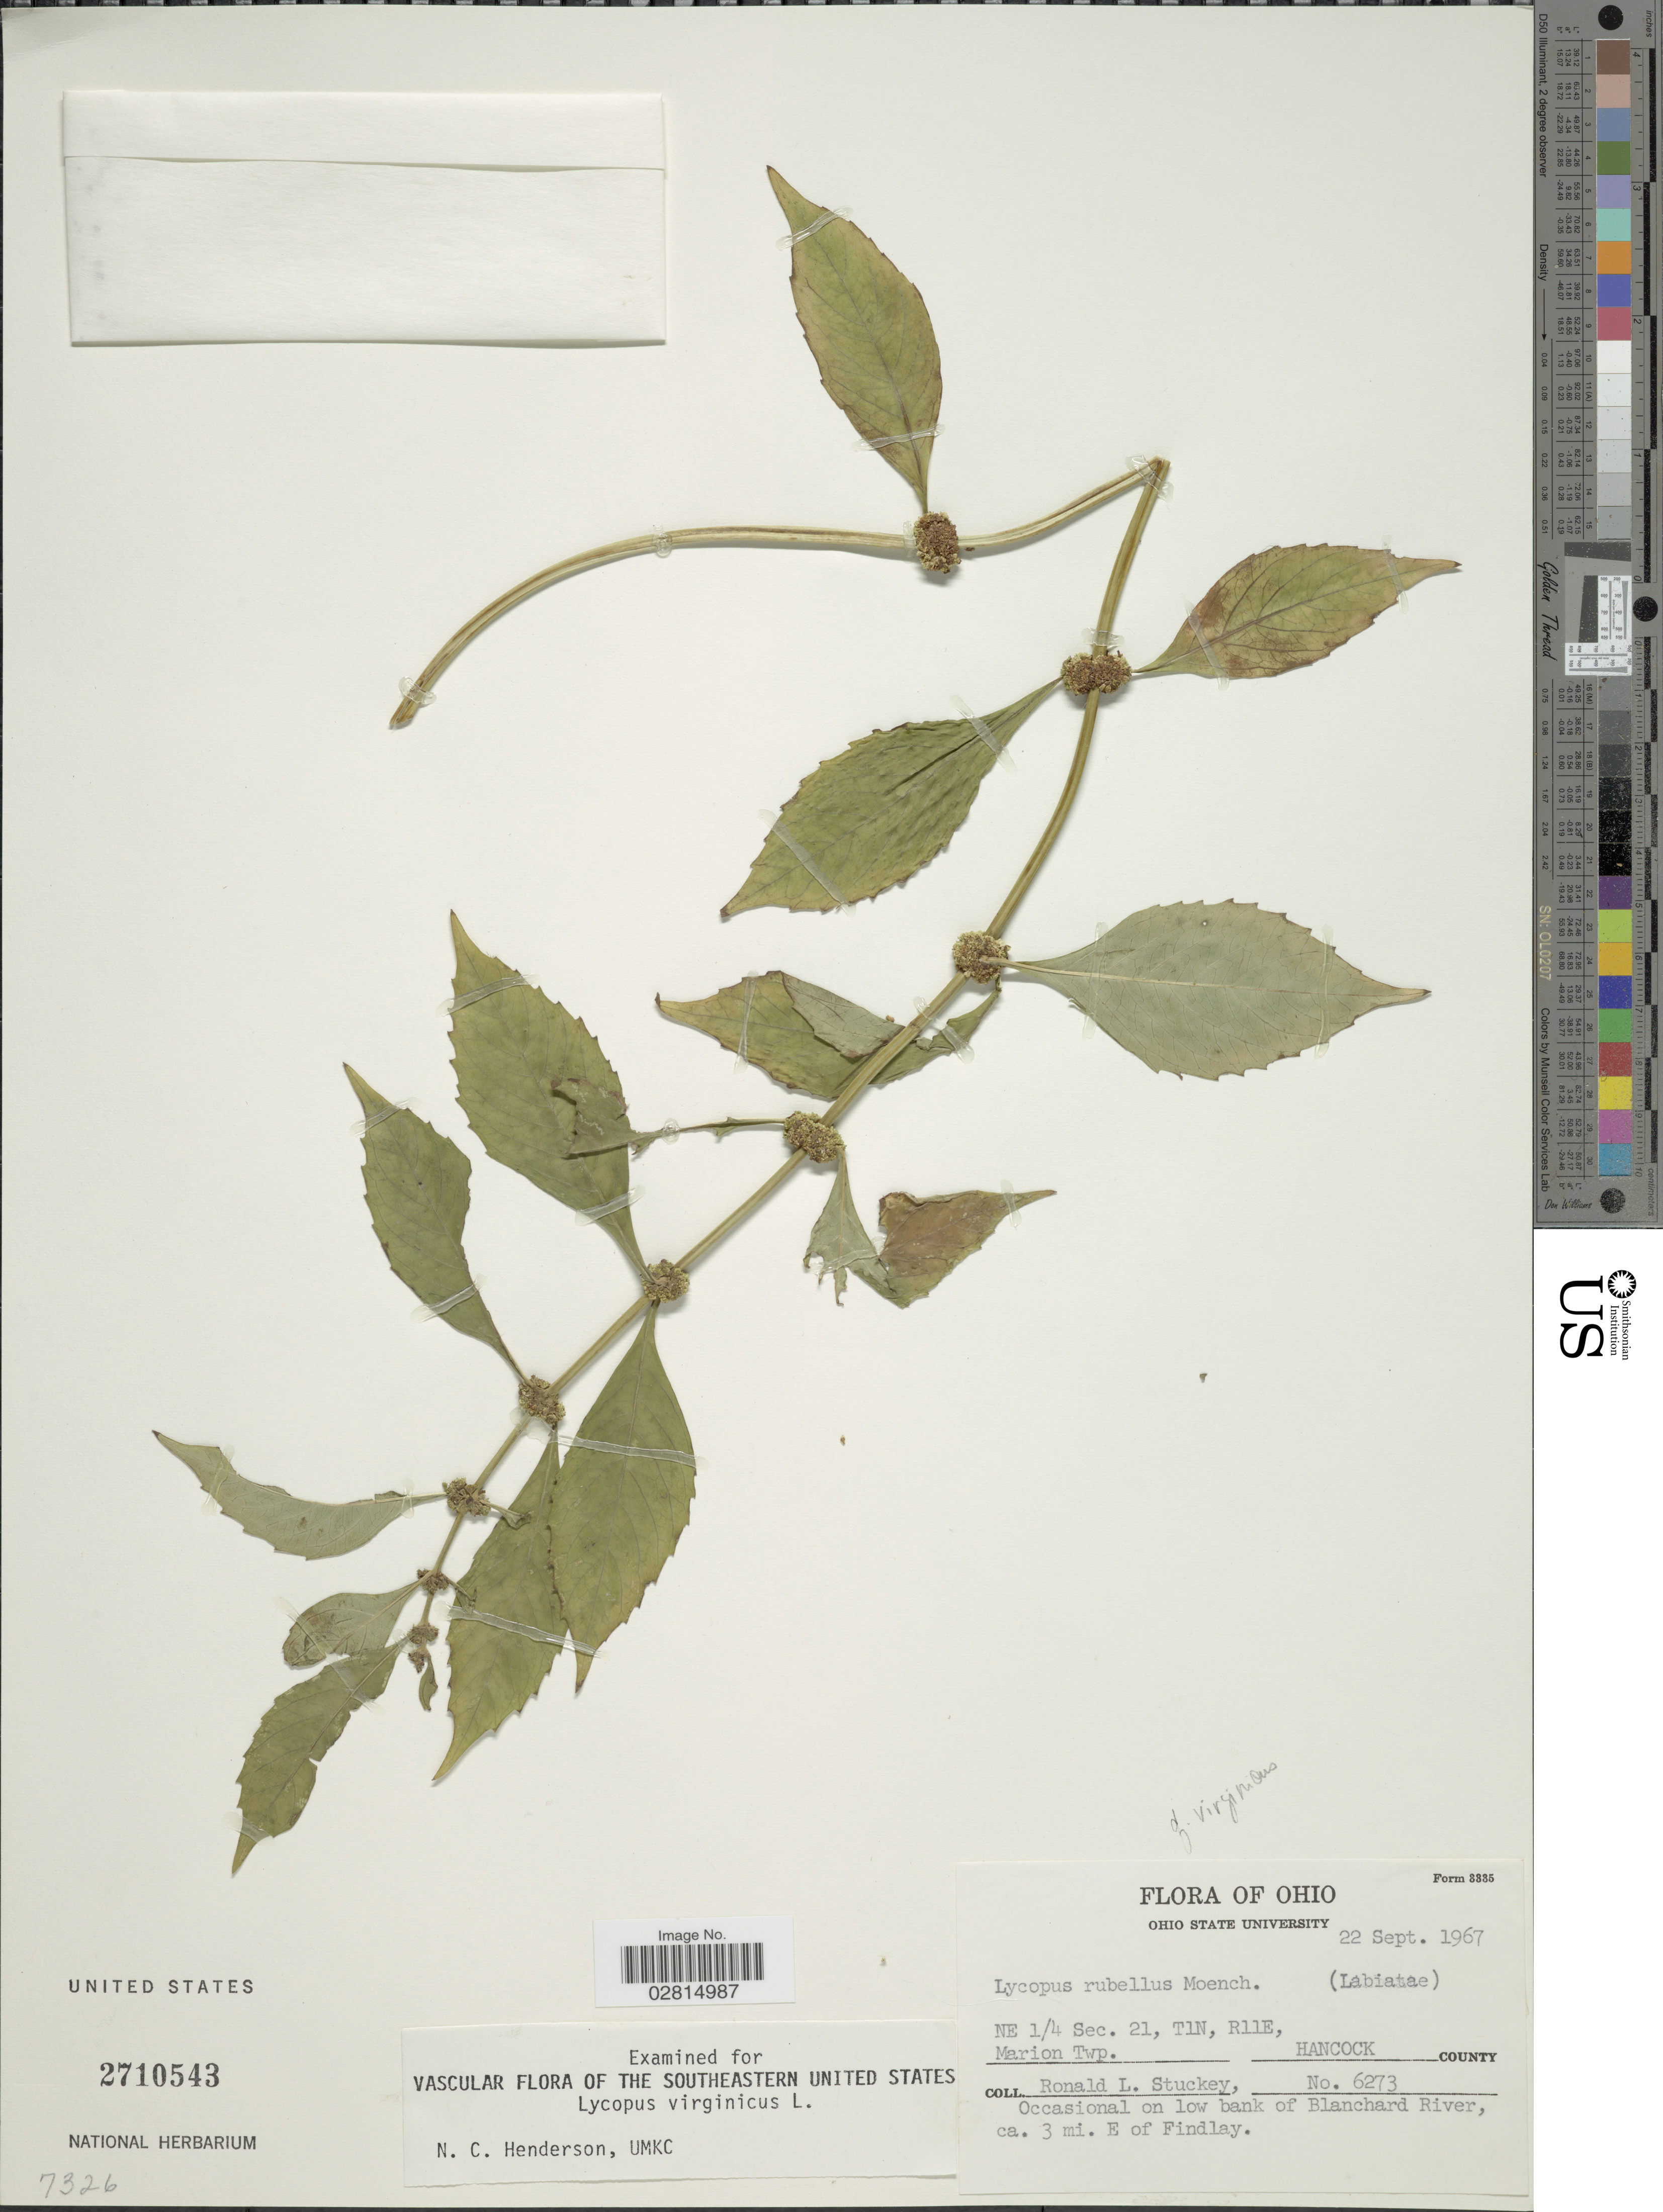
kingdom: Plantae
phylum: Tracheophyta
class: Magnoliopsida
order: Lamiales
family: Lamiaceae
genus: Lycopus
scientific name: Lycopus virginicus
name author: L.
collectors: R. L. Stuckey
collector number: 6273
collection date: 1967-09-22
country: United States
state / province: Ohio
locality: NE 1/4 Sec. 21, T1N, R11E, Marion Twp., Hancock County, occasional on low bank of Blanchard River, ca. 3 mi. E of Findlay.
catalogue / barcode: US 2710543